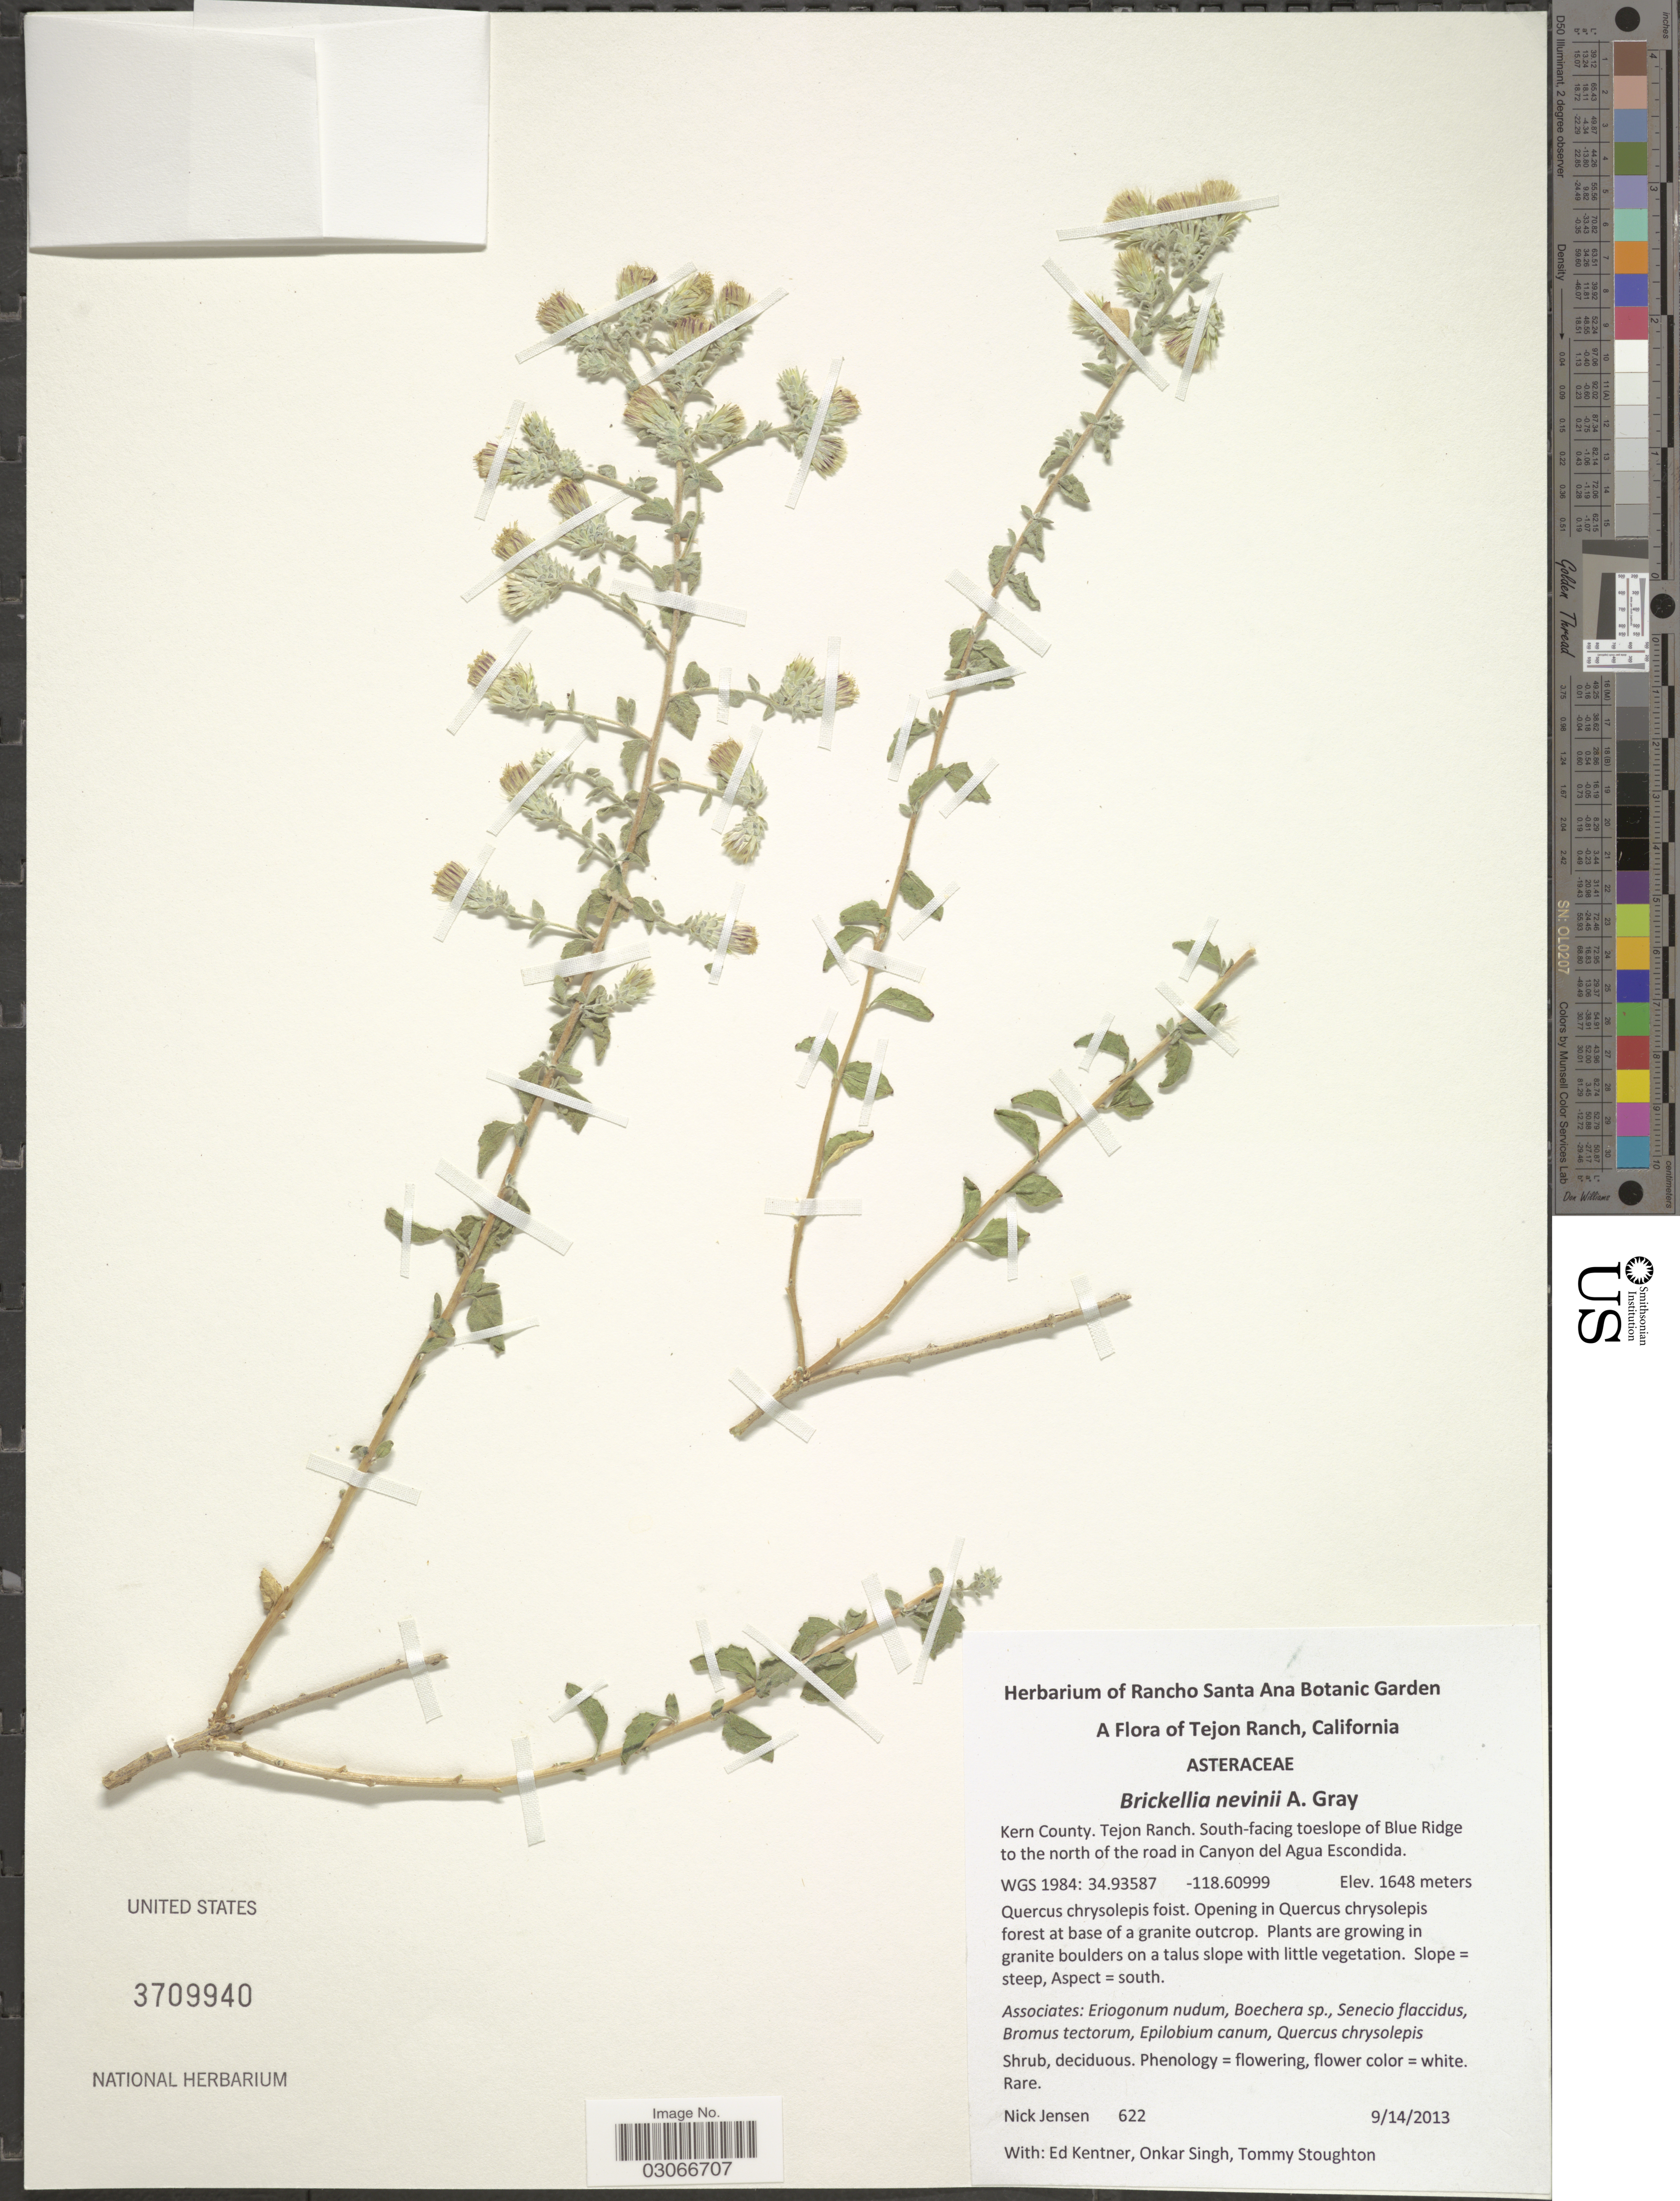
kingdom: Plantae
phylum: Tracheophyta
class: Magnoliopsida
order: Asterales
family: Asteraceae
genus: Brickellia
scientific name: Brickellia nevinii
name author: A. Gray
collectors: N. Jensen, E. Kentner, O. Singh & T. Stoughton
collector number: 622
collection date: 2013-09-14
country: United States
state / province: California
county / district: Kern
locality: Tejon Ranch. Kern County. South-facing toeslope of Blue Ridge to the north of the road in Canyon del Agua Escondida.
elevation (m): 1648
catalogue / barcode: US 3709940